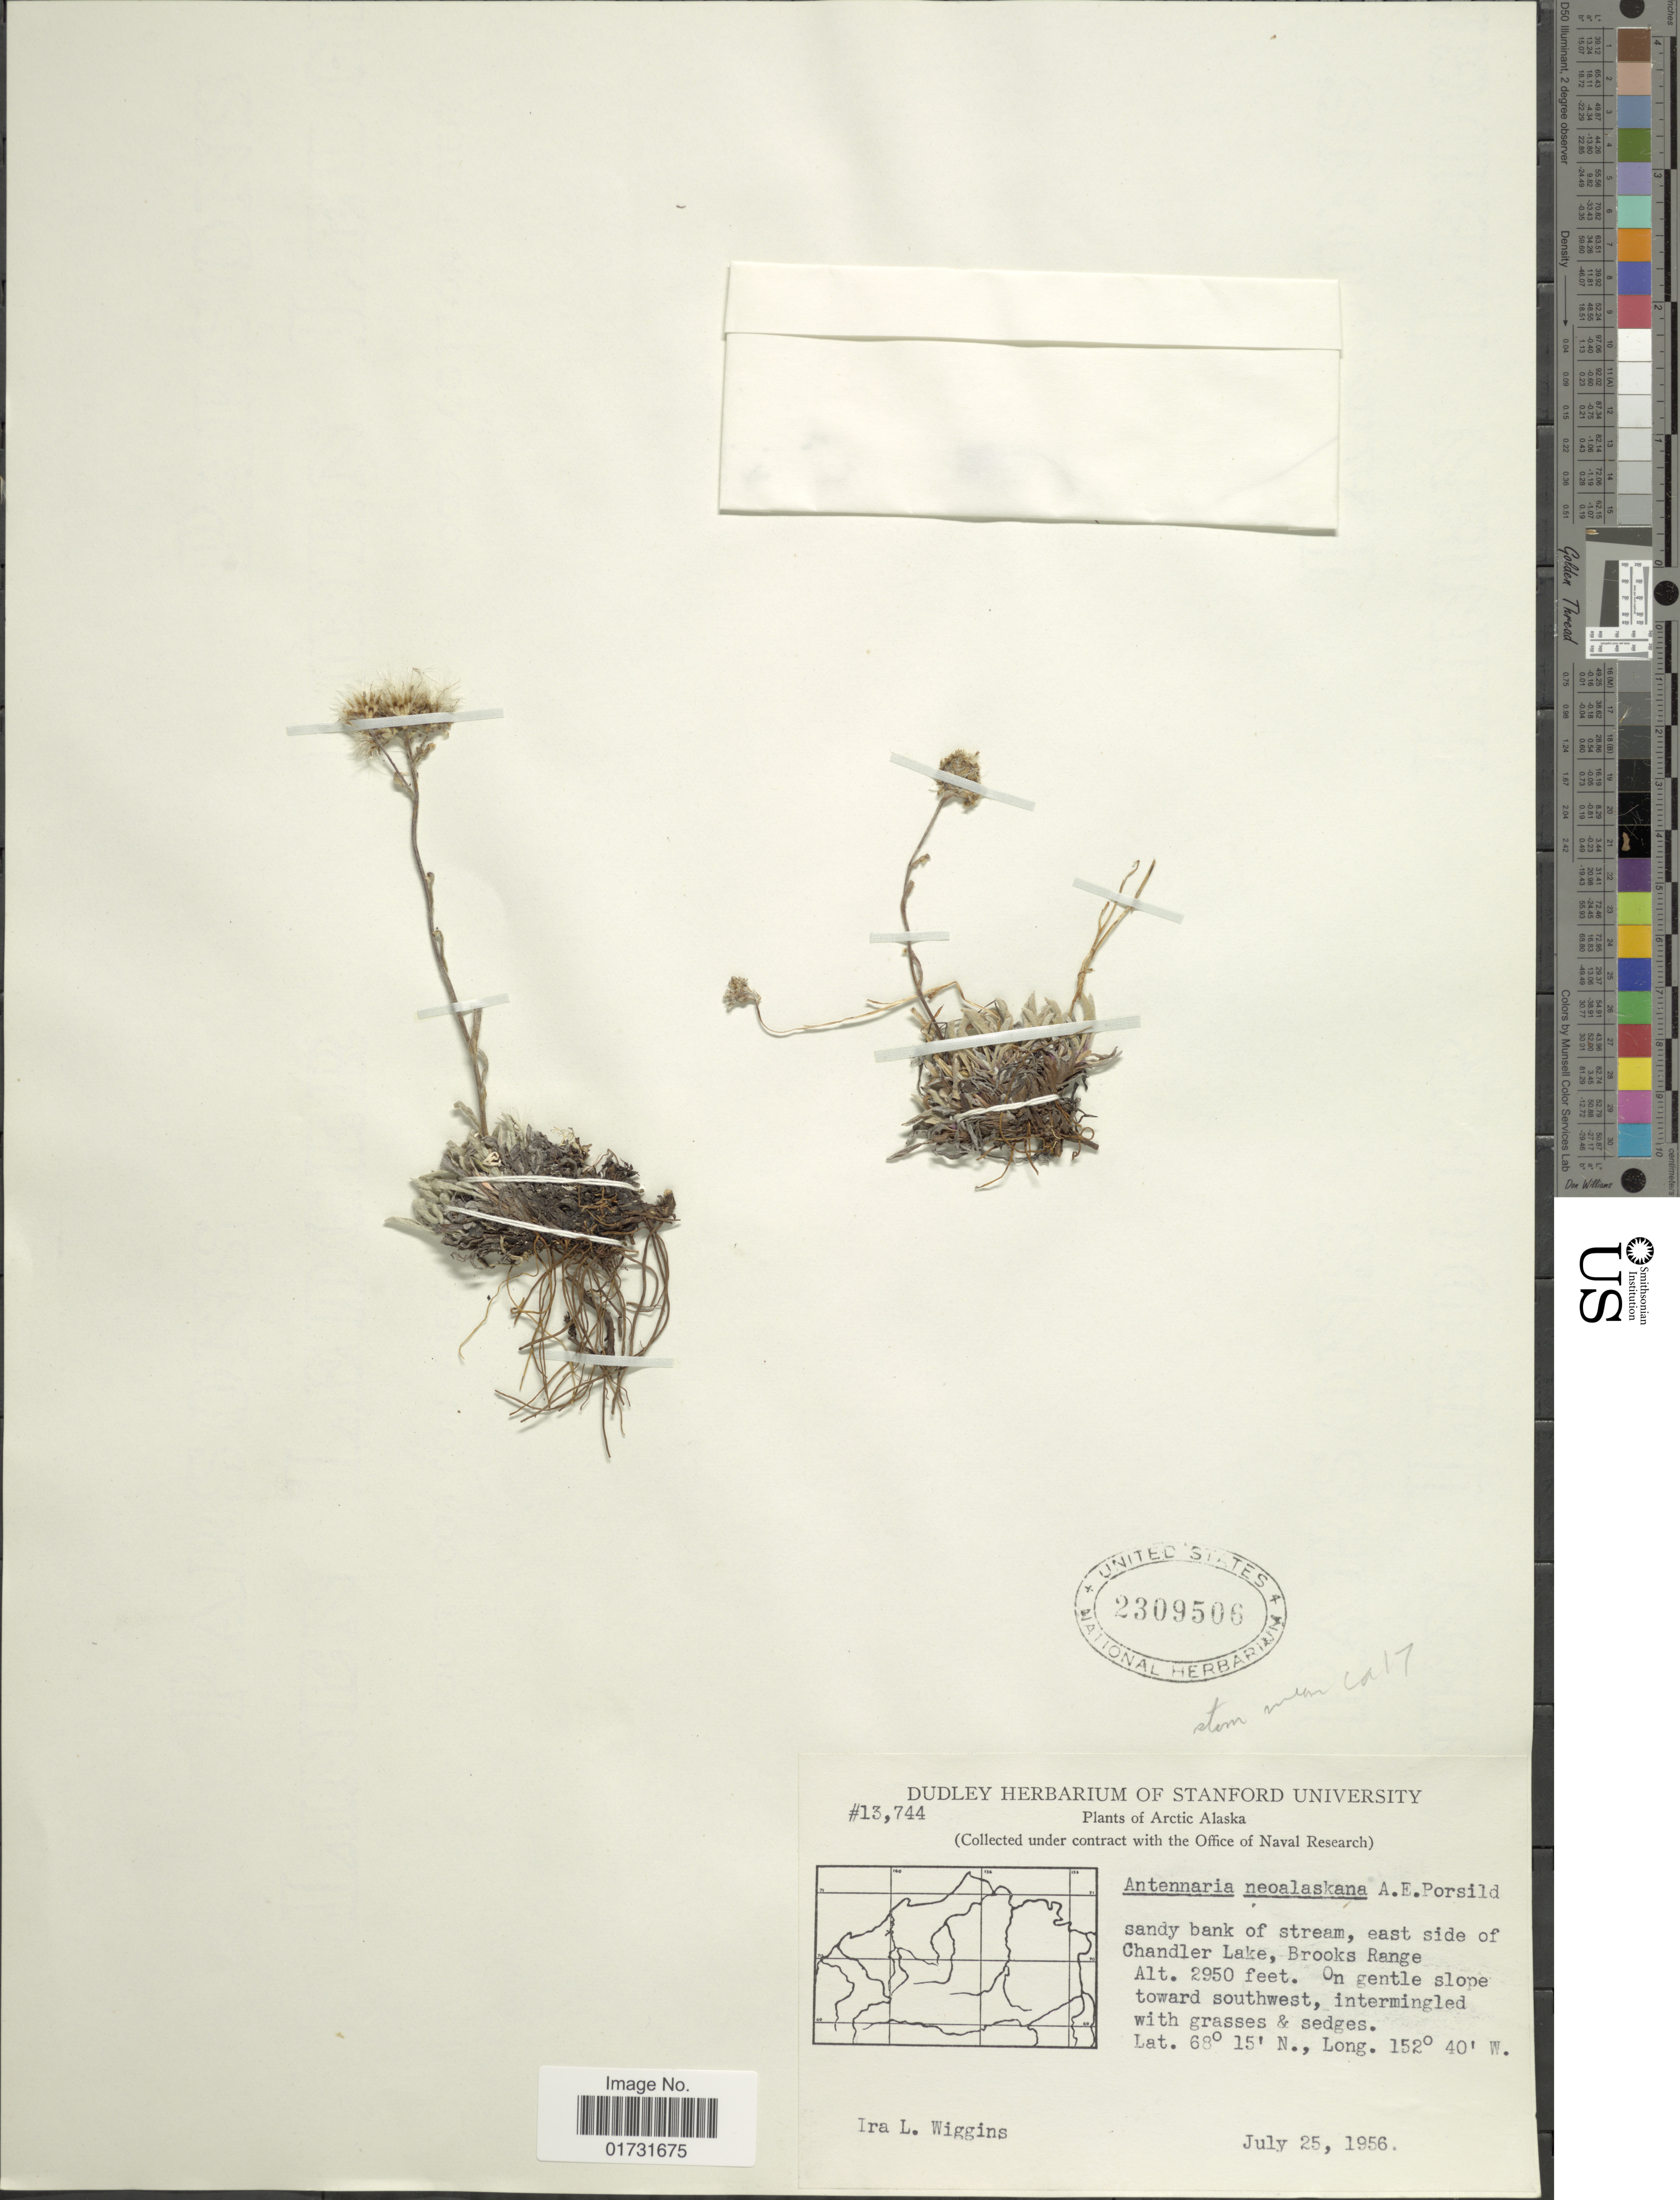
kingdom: Plantae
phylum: Tracheophyta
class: Magnoliopsida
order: Asterales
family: Asteraceae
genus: Antennaria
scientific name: Antennaria neoalaskana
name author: A.E. Porsild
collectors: I. L. Wiggins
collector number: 13744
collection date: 1956-07-25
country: United States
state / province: Alaska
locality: Arctic Alaska. east side of Chandler Lake, Brooks Range. On gentle slope toward southwest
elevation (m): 899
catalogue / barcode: US 2309506